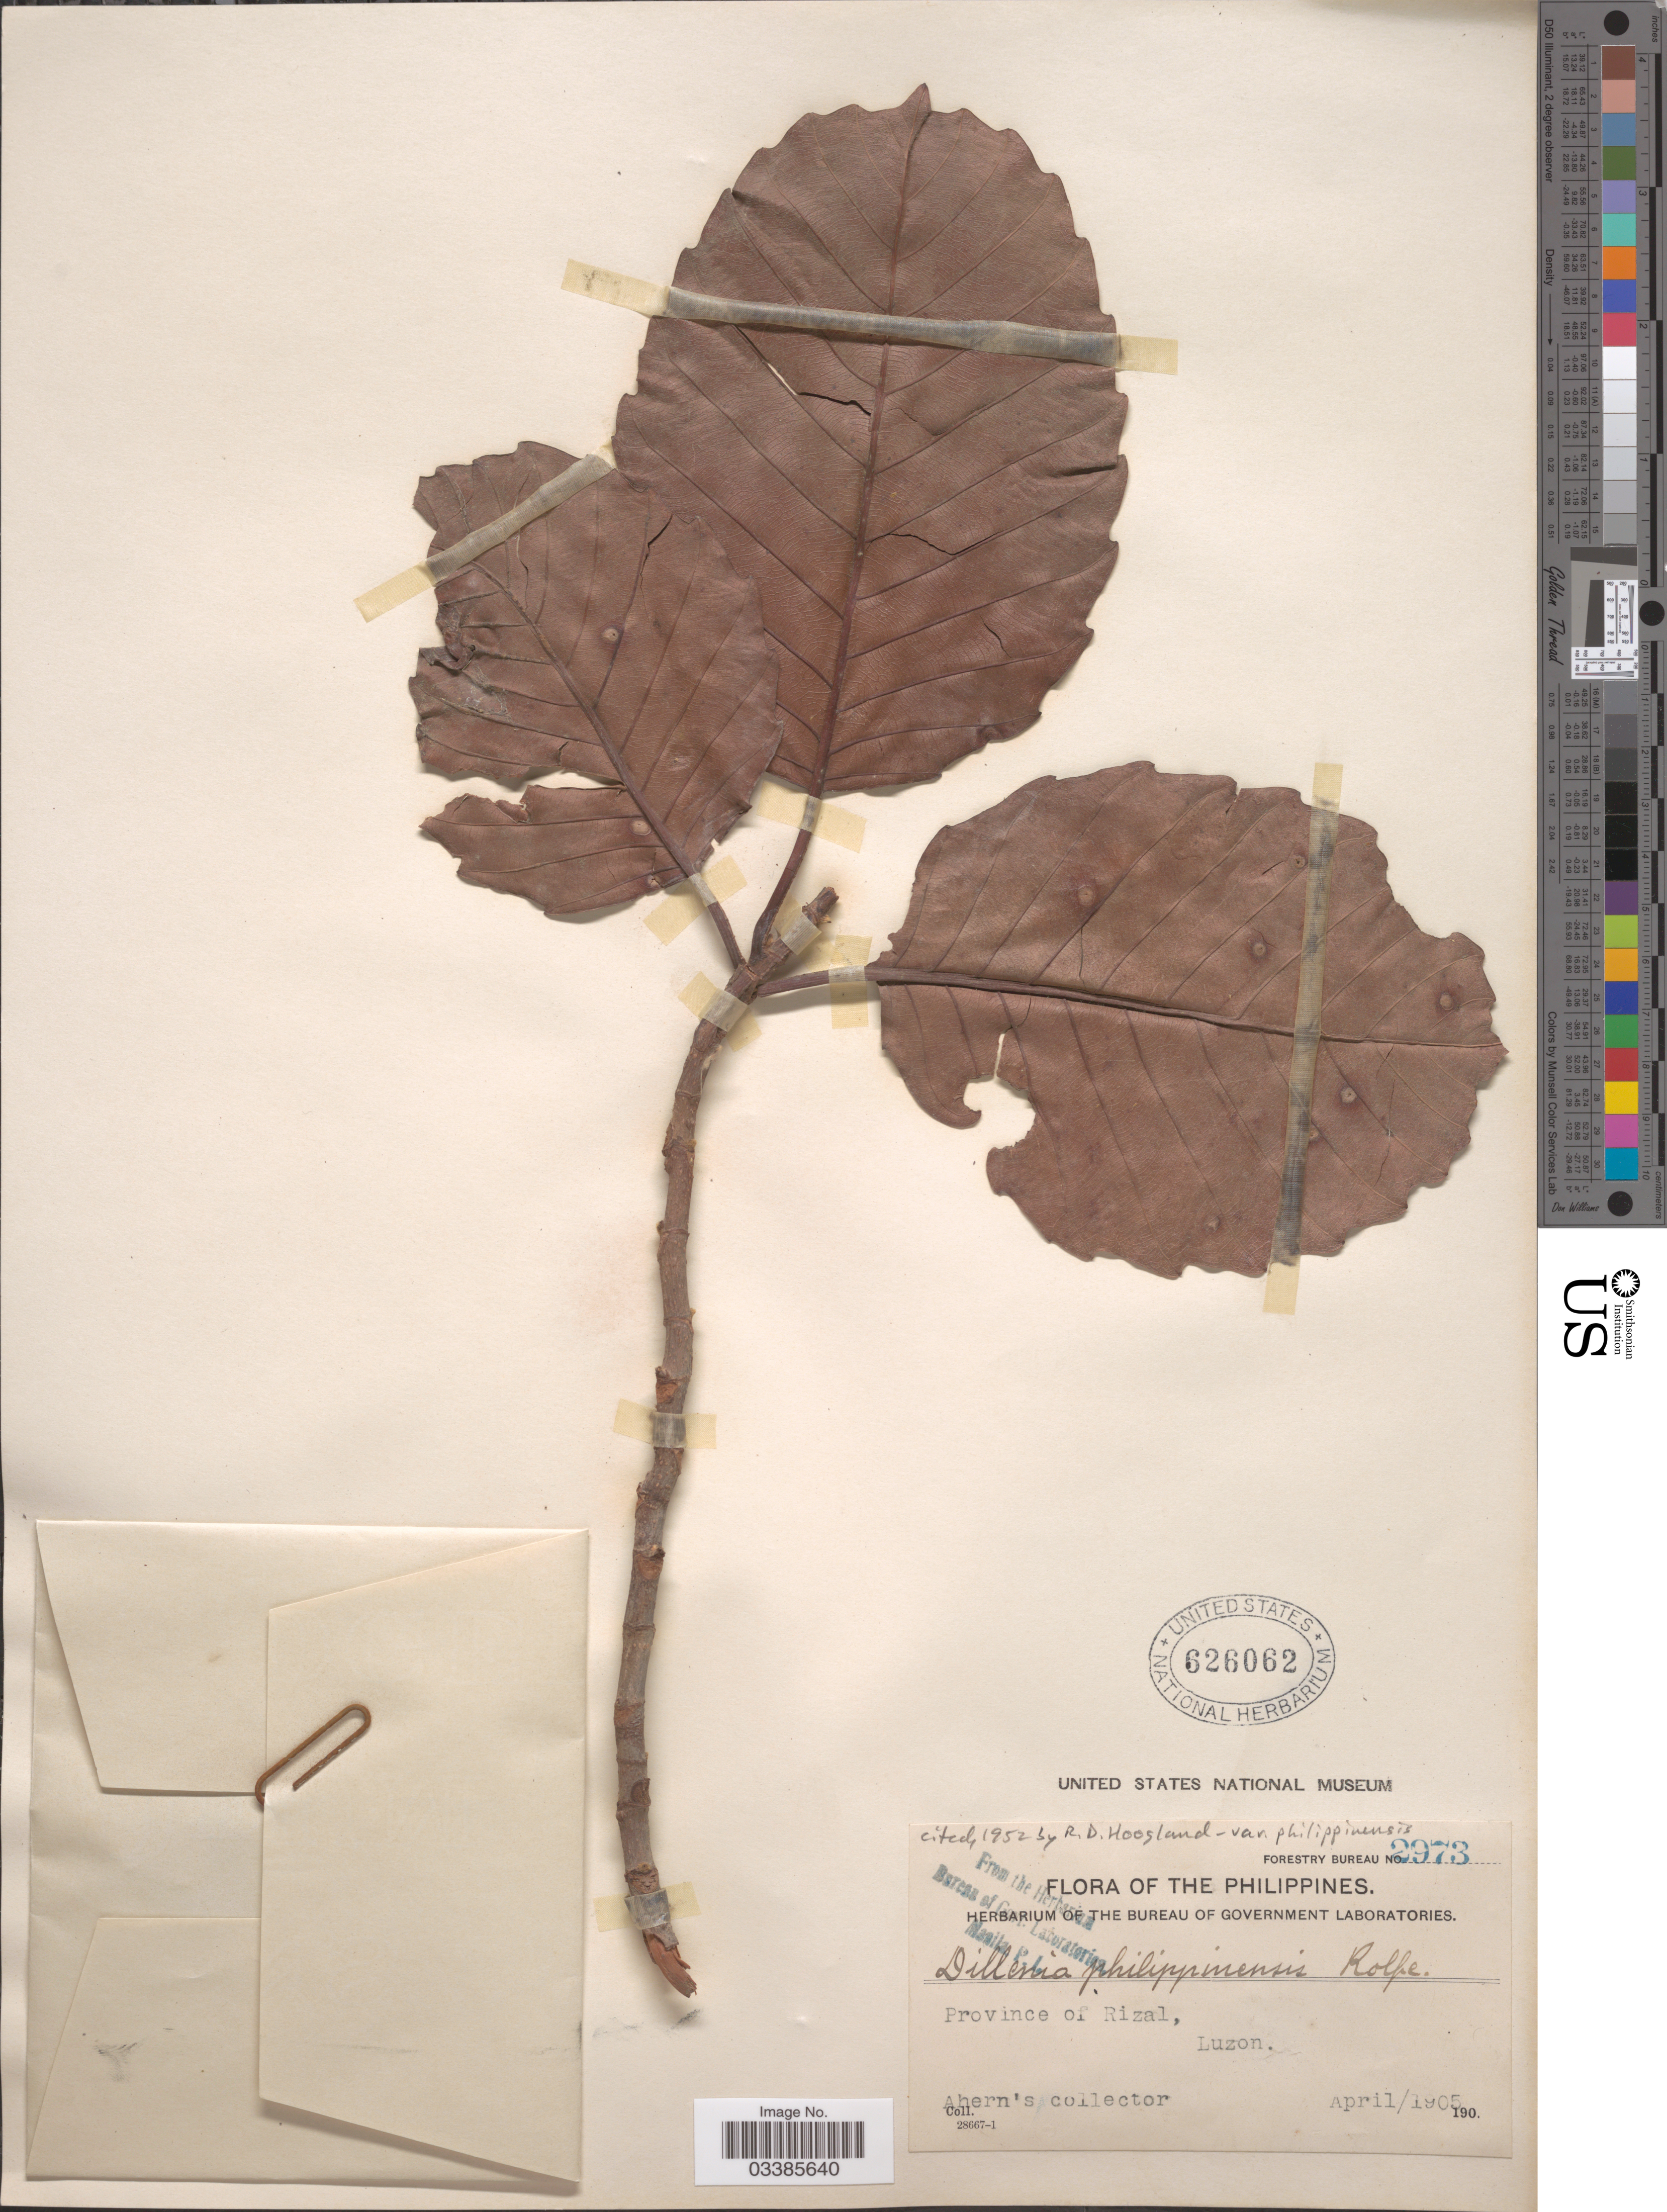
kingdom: Plantae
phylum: Tracheophyta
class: Magnoliopsida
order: Dilleniales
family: Dilleniaceae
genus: Dillenia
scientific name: Dillenia philippinensis var. philippinensis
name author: Rolfe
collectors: Ahern's collector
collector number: Forestry Bureau 2973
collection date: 1905-04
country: Philippines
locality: Province of Rizal. Luzon.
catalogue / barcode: US 626062